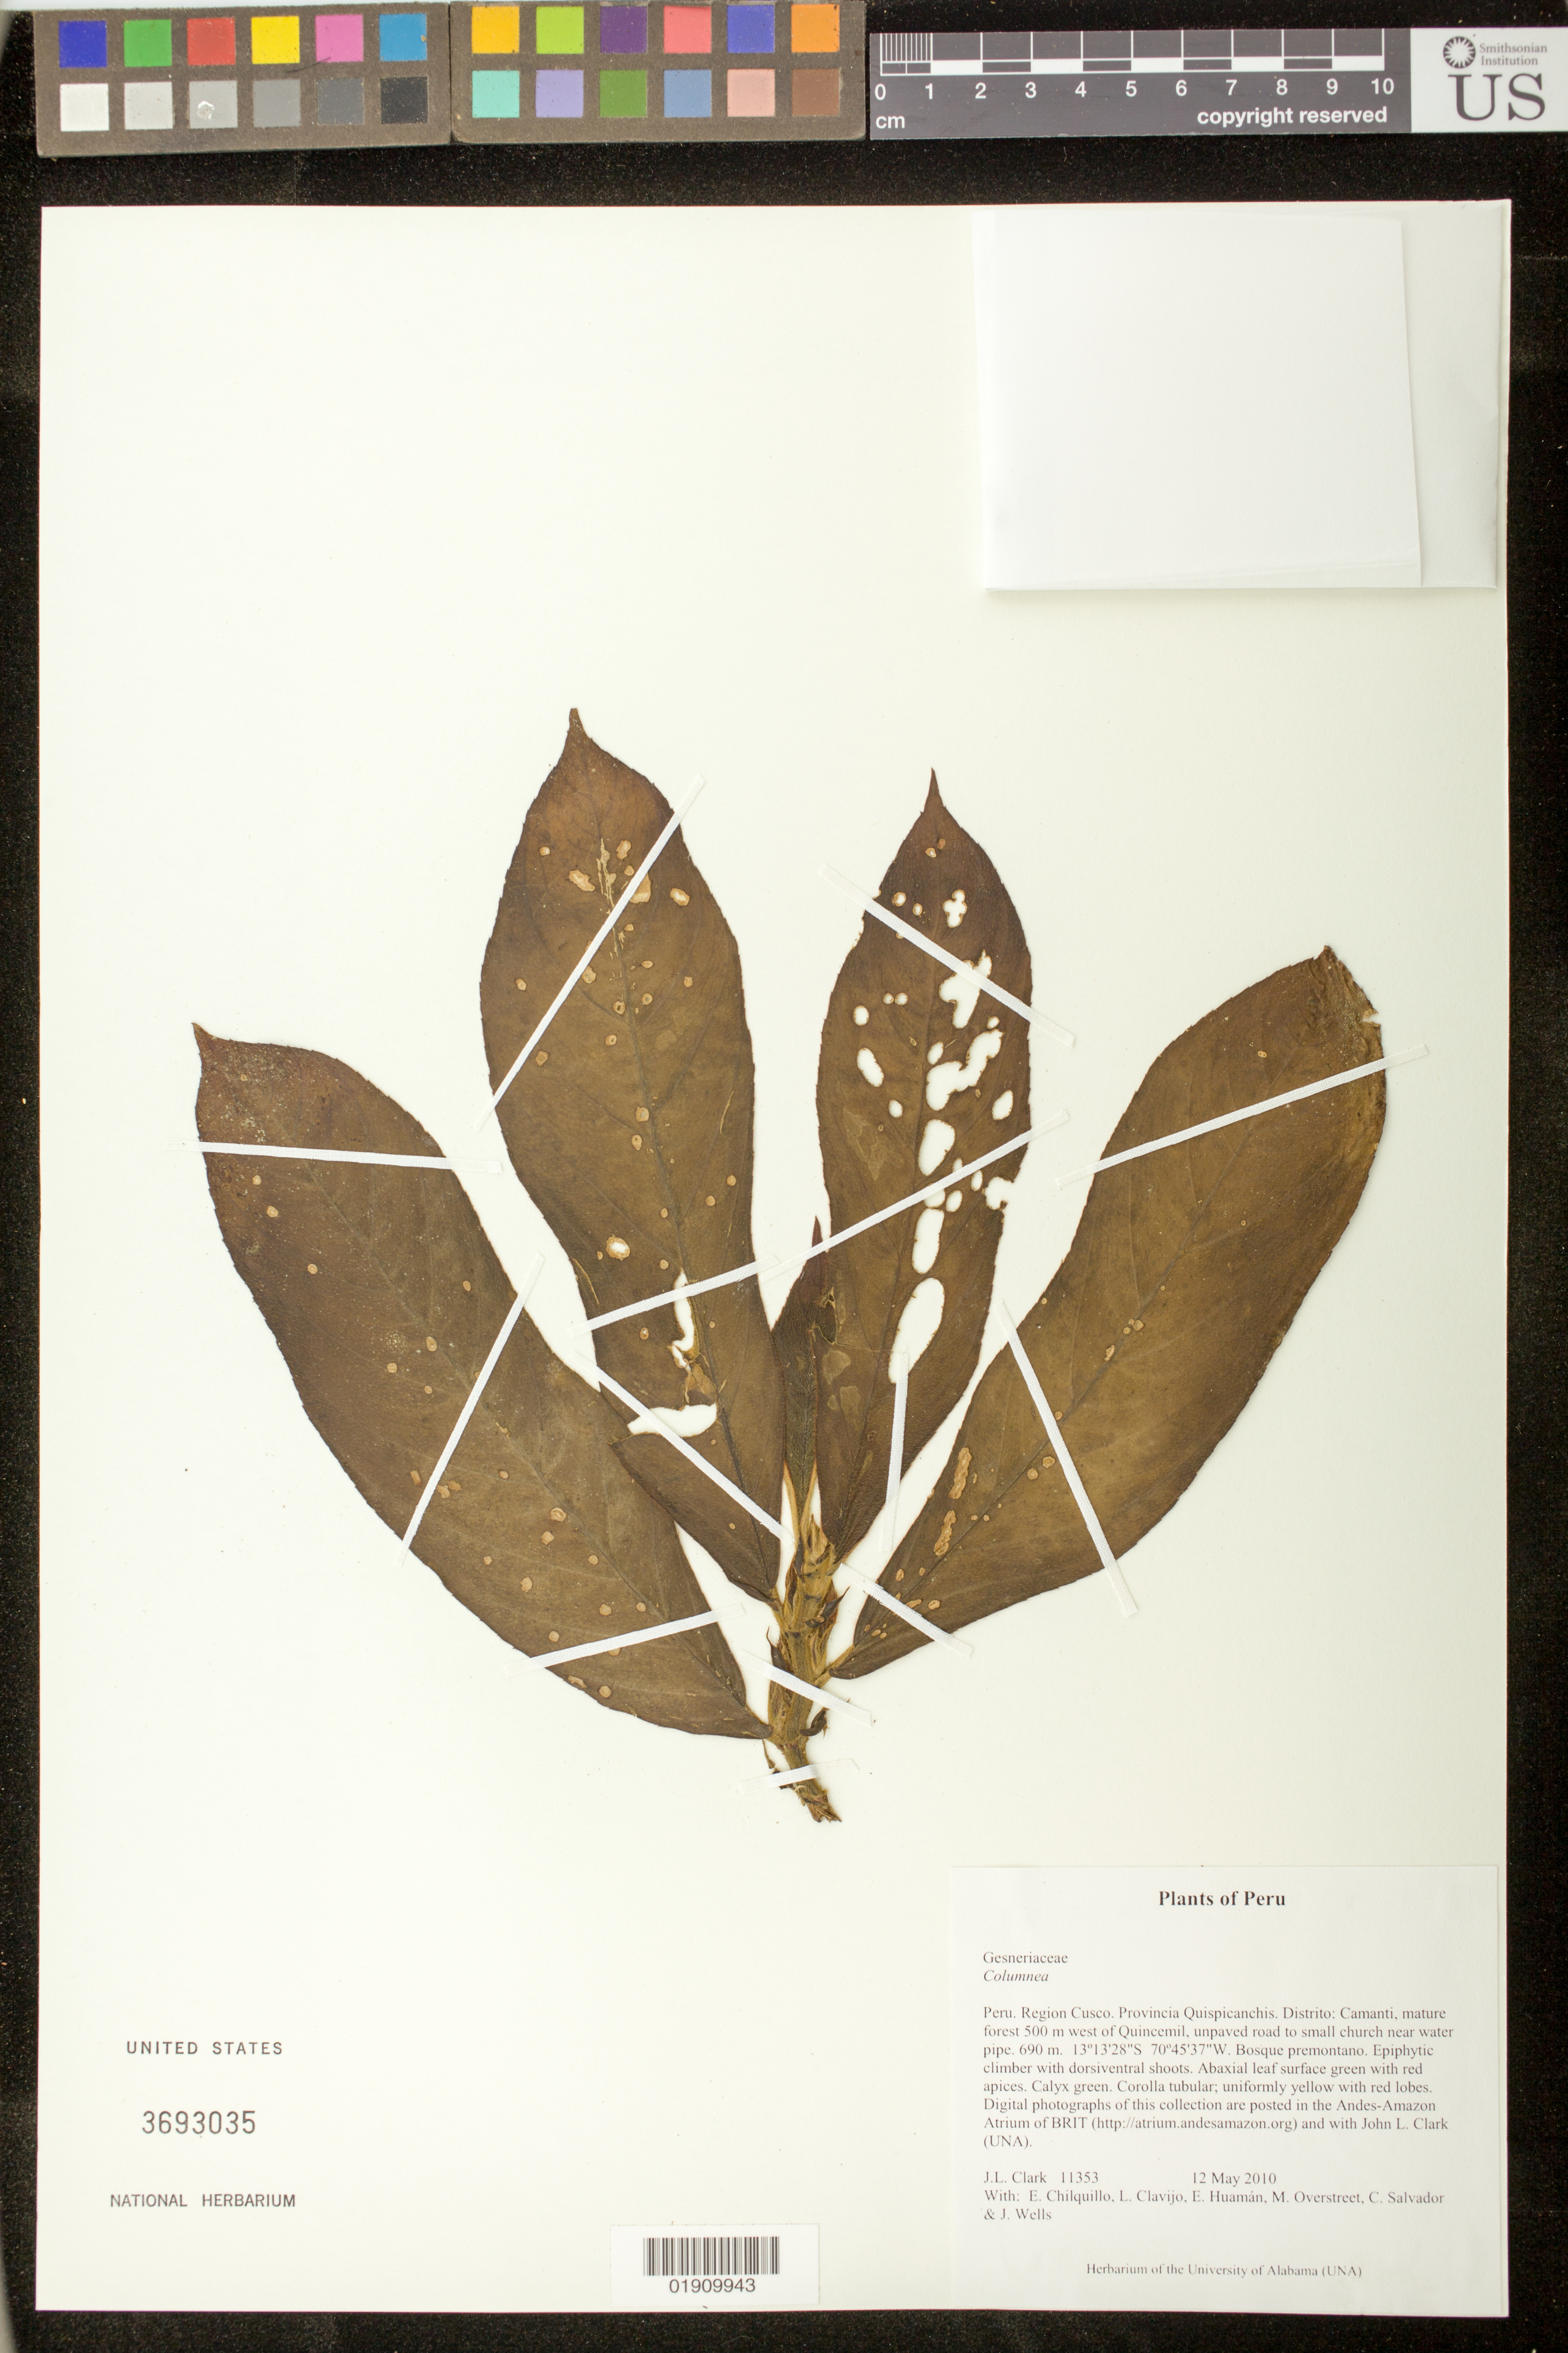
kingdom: Plantae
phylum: Tracheophyta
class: Magnoliopsida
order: Lamiales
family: Gesneriaceae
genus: Columnea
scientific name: Columnea sp.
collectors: J. L. Clark, E. Chilquillo, L. Clavijo, E. Huamán, M. Overstreet, C. Salvador & J. Wells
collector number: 11353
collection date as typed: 12 May 2010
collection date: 2010-05-12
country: Peru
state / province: Cusco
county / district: Quispicanchis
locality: Peru. Region Cusco. Provincia Quispicanchis. Distrito: Camanti, mature forest 500 m west of Quicemil, unpaved road to small church near water pipe.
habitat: Bosque premontano.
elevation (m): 690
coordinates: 13°13'28"S, 70°45'37"W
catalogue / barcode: US 3693035